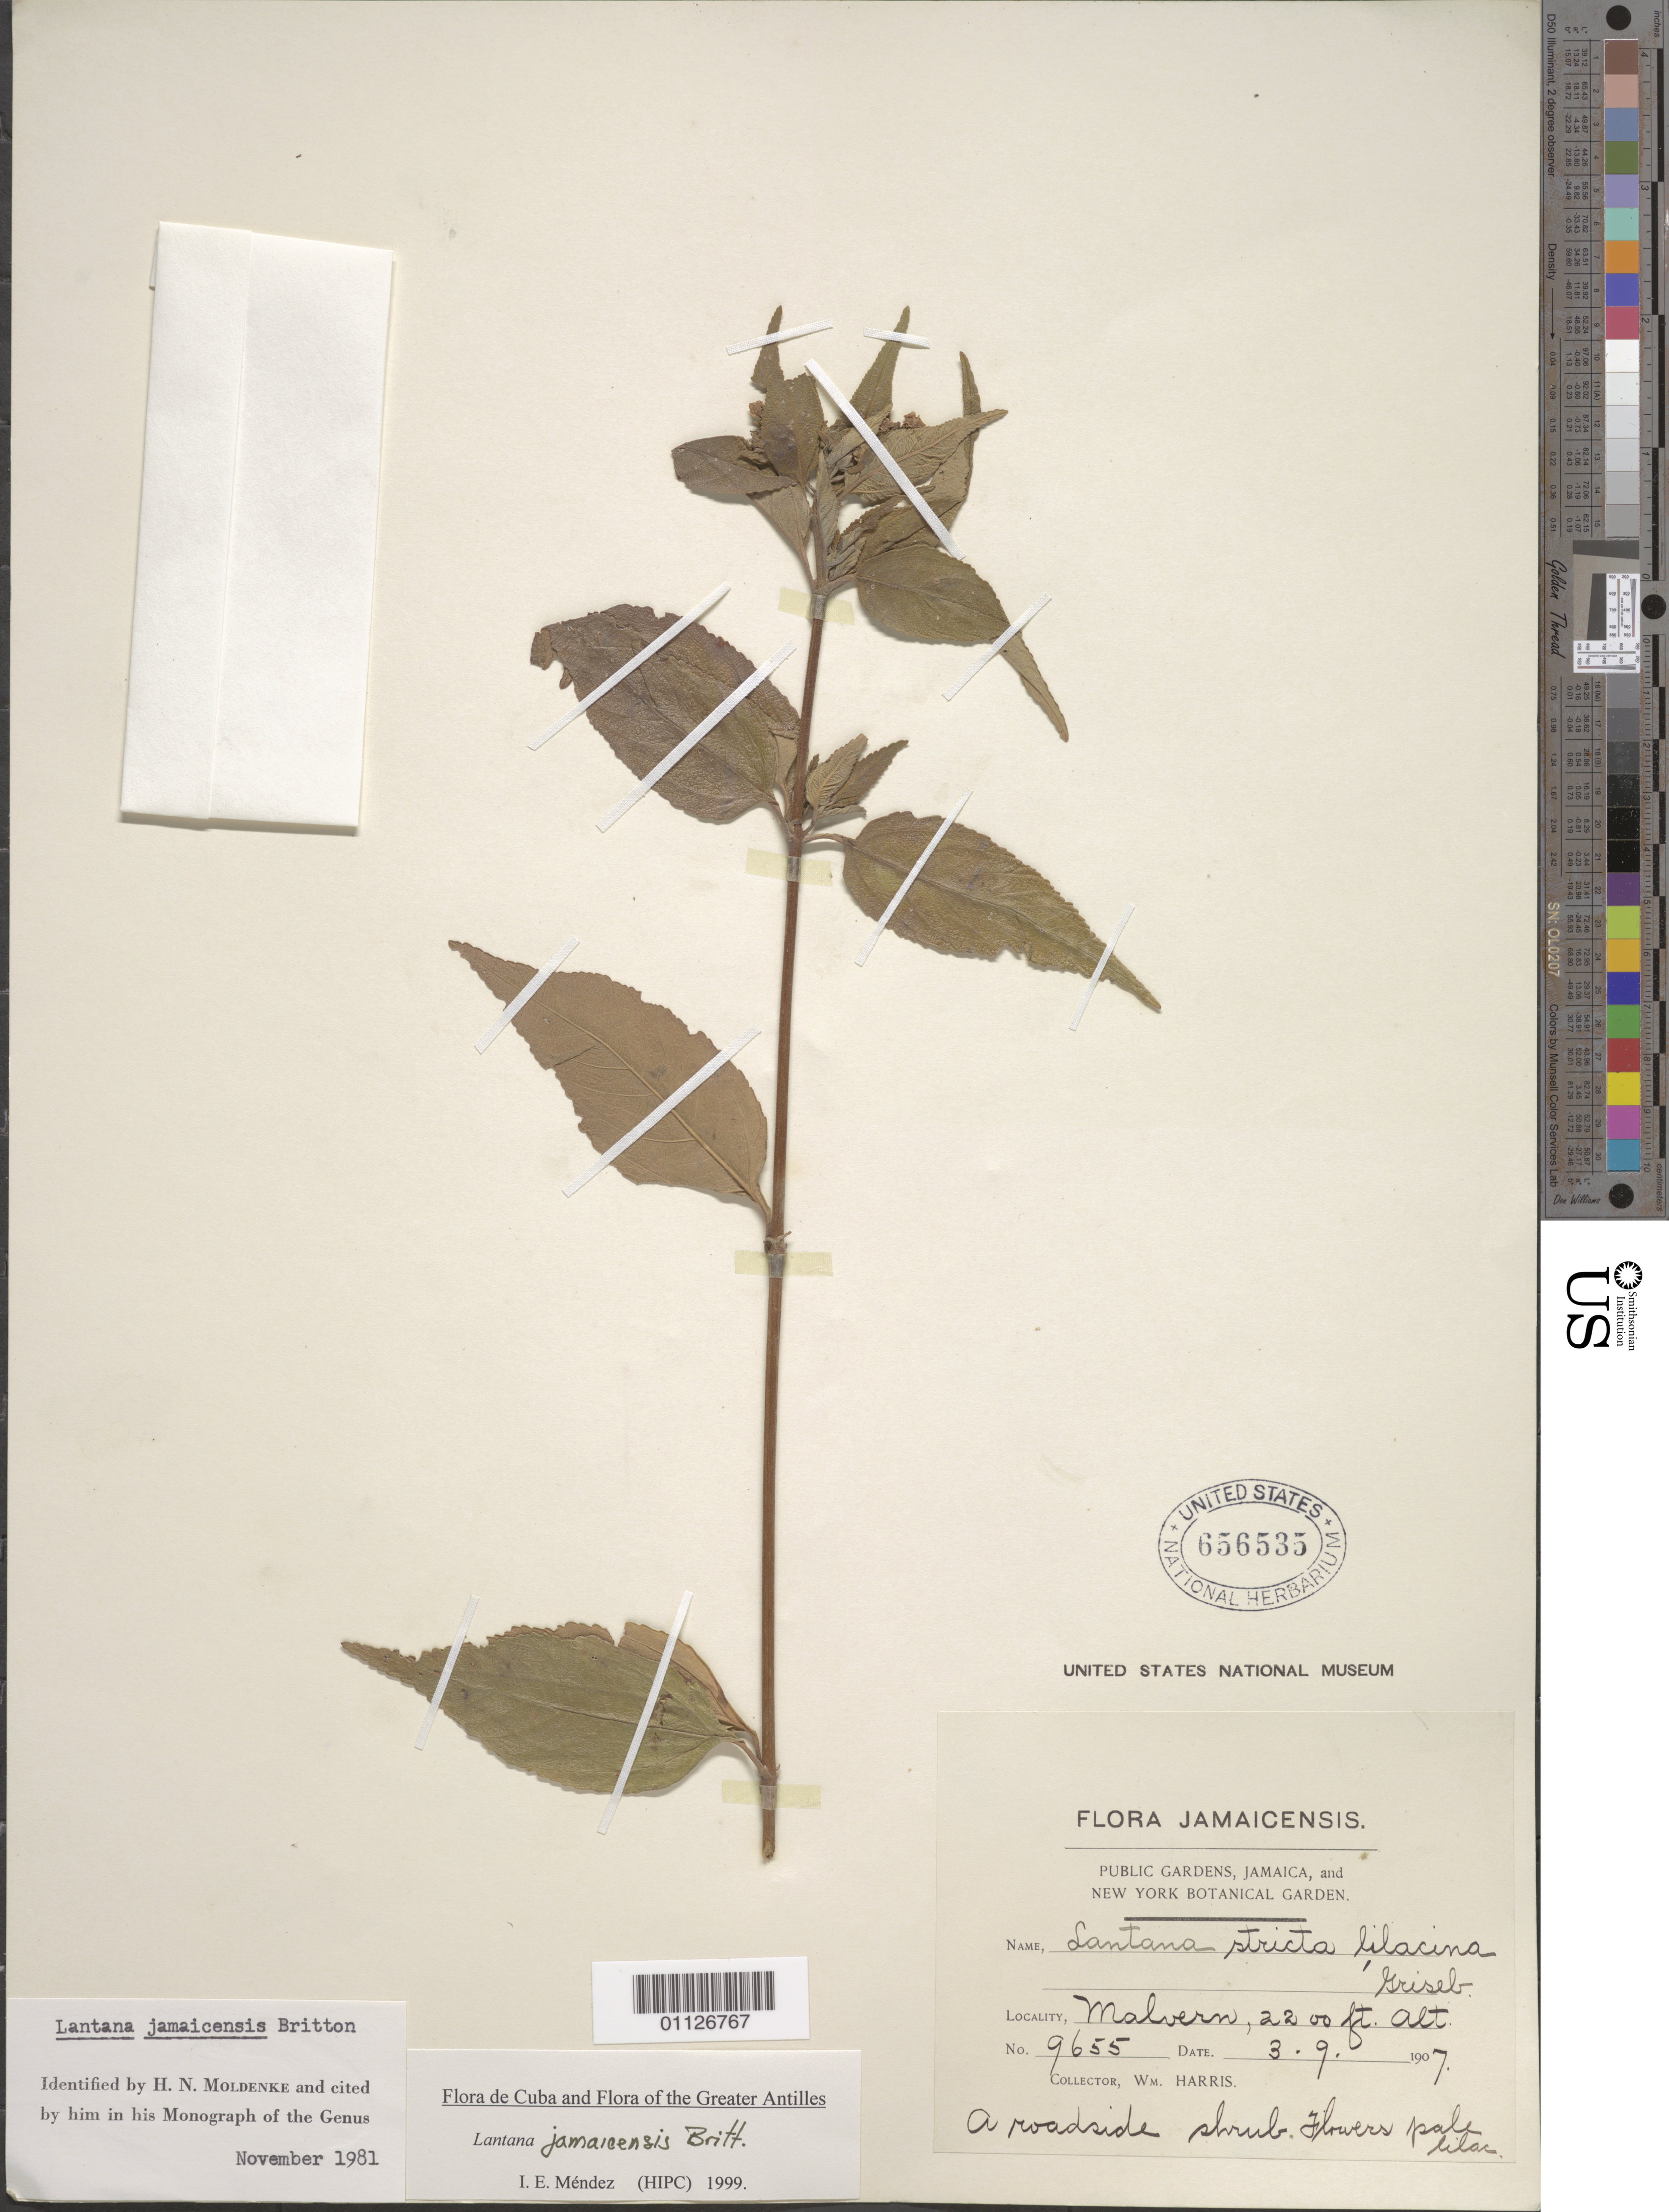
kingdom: Plantae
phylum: Tracheophyta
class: Magnoliopsida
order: Lamiales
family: Verbenaceae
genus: Lantana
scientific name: Lantana jamaicensis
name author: Britton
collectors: W. Harris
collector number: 9655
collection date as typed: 09 Mar 1907 or 03 Sep 1907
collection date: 1907-03-09 or 1907-09-03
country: Jamaica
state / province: Saint Elizabeth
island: Jamaica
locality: Malvern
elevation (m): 671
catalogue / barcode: US 656535